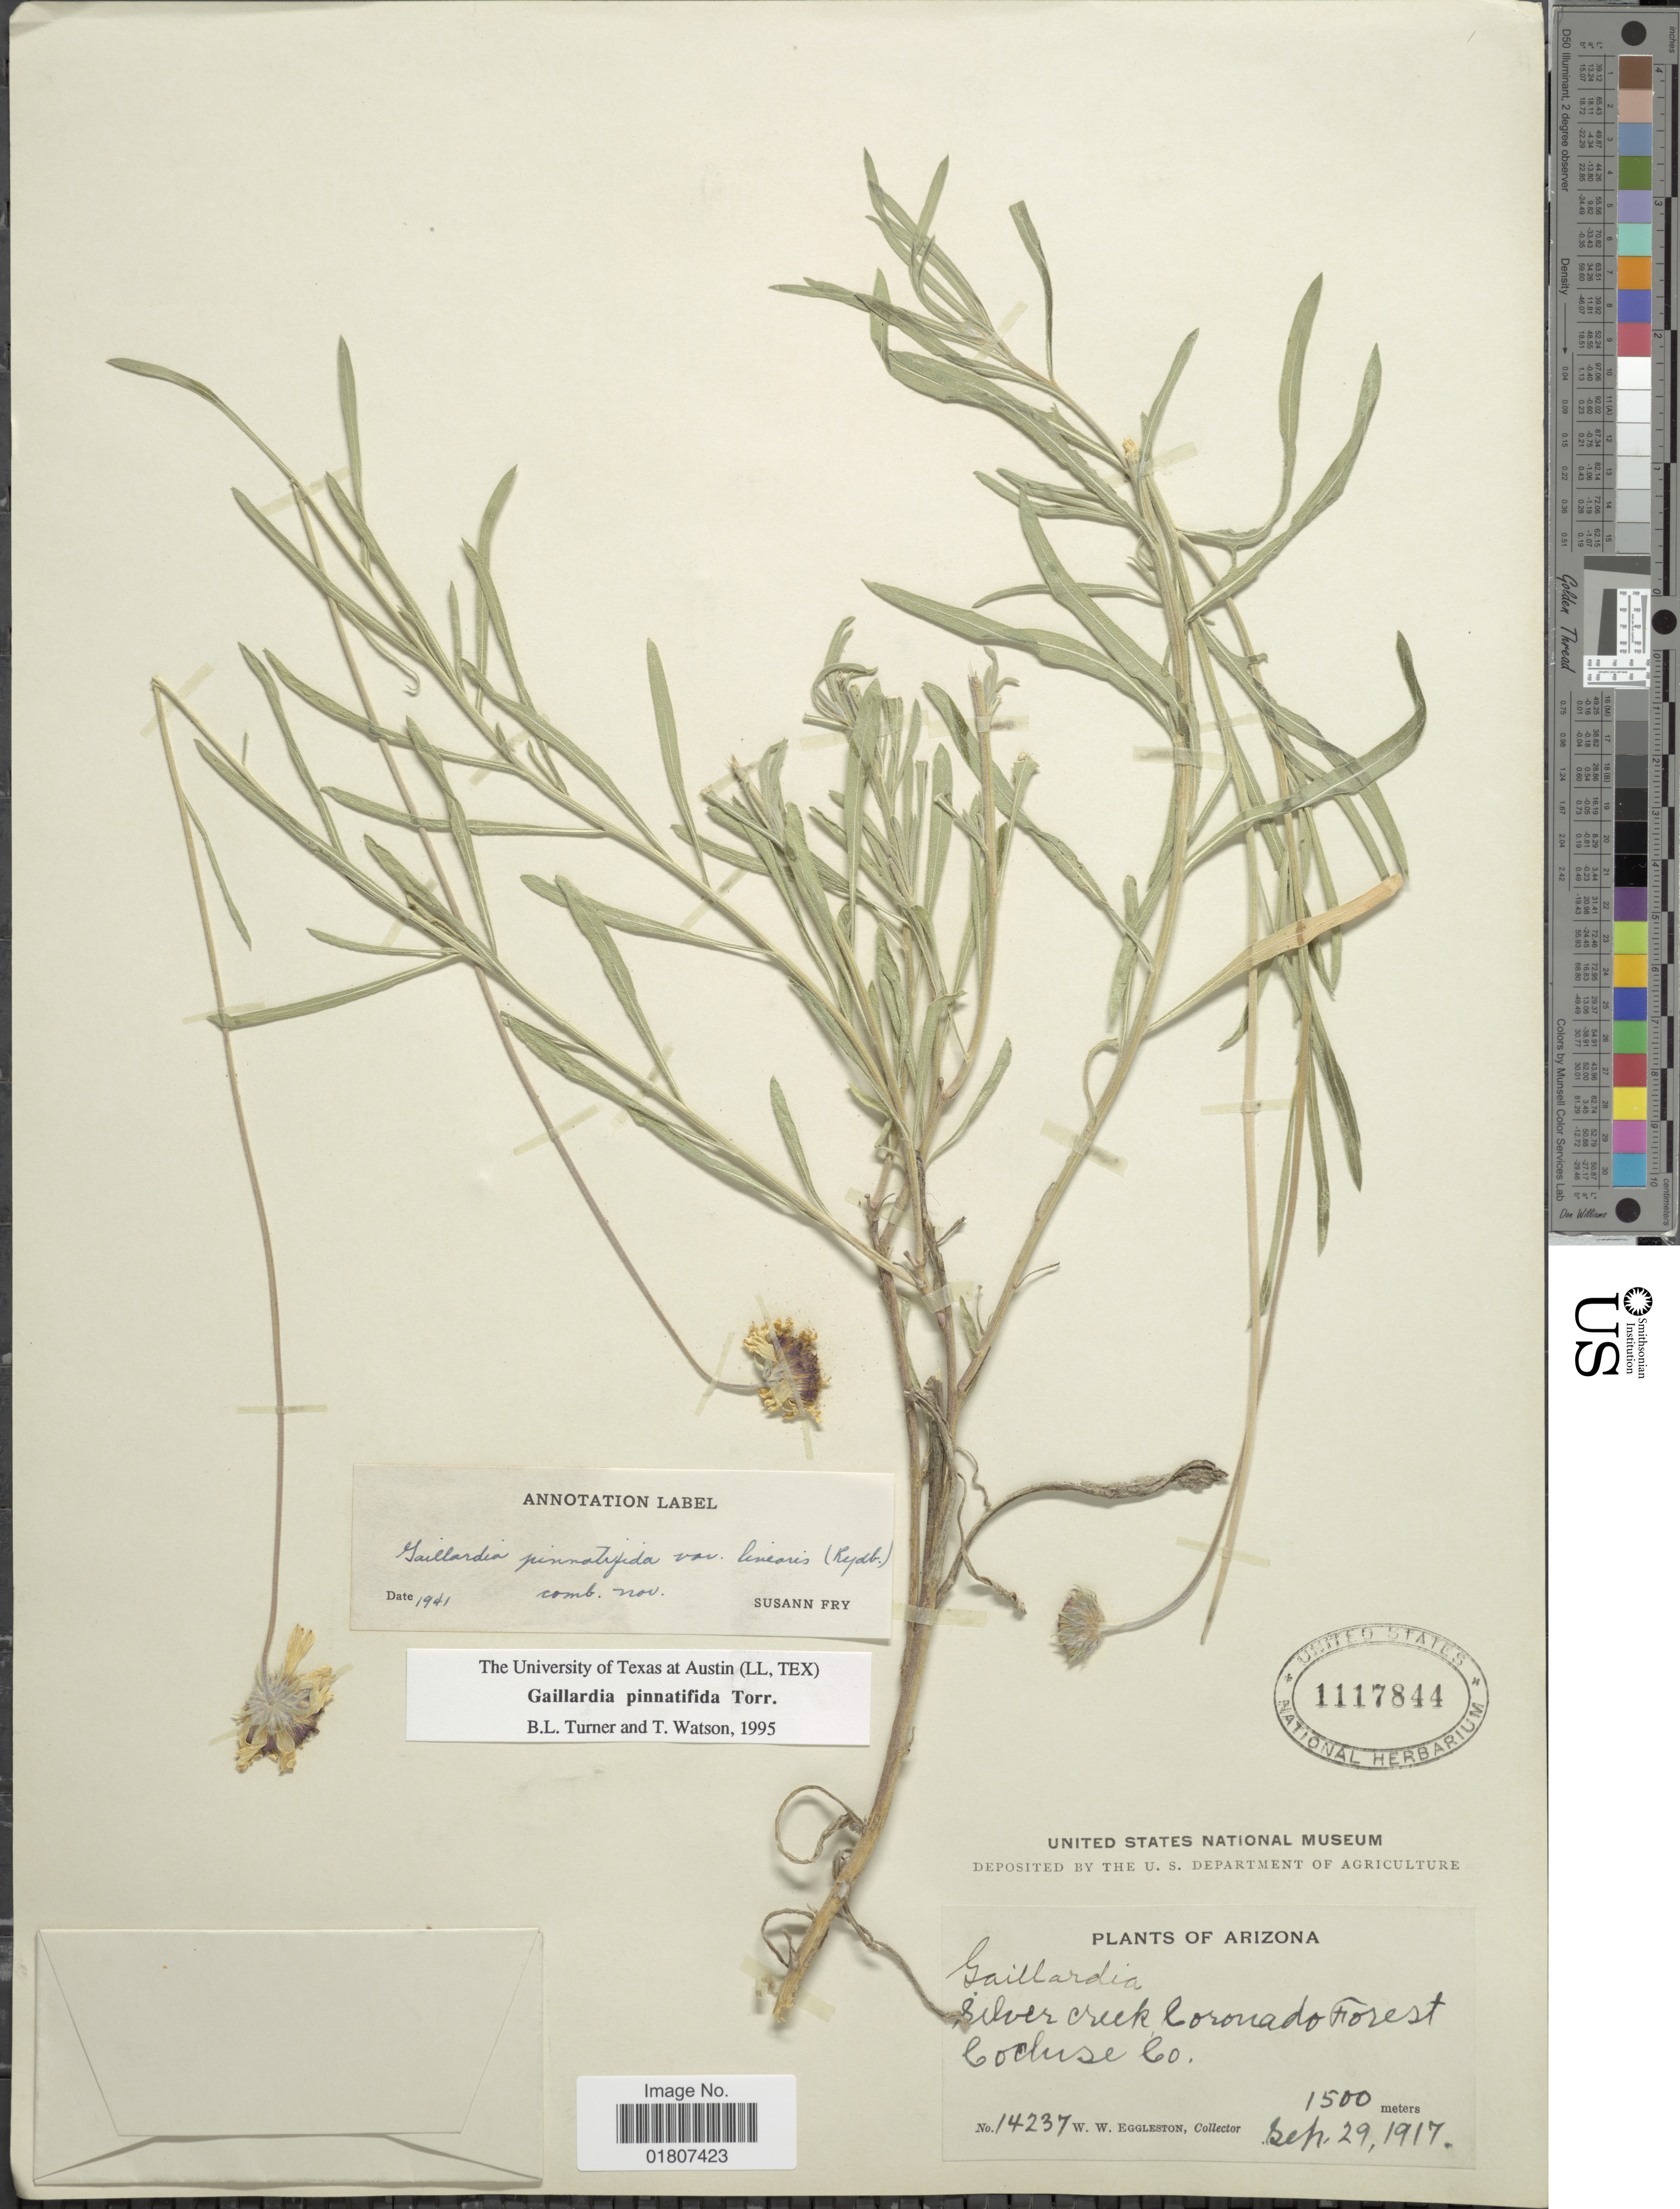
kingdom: Plantae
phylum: Tracheophyta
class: Magnoliopsida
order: Asterales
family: Asteraceae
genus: Gaillardia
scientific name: Gaillardia pinnatifida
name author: Torr.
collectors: W. W. Eggleston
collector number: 14237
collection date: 1917-09-29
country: United States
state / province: Arizona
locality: Silver Creek, Coronado Forest. Cochise Co.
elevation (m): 1500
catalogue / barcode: US 1117844